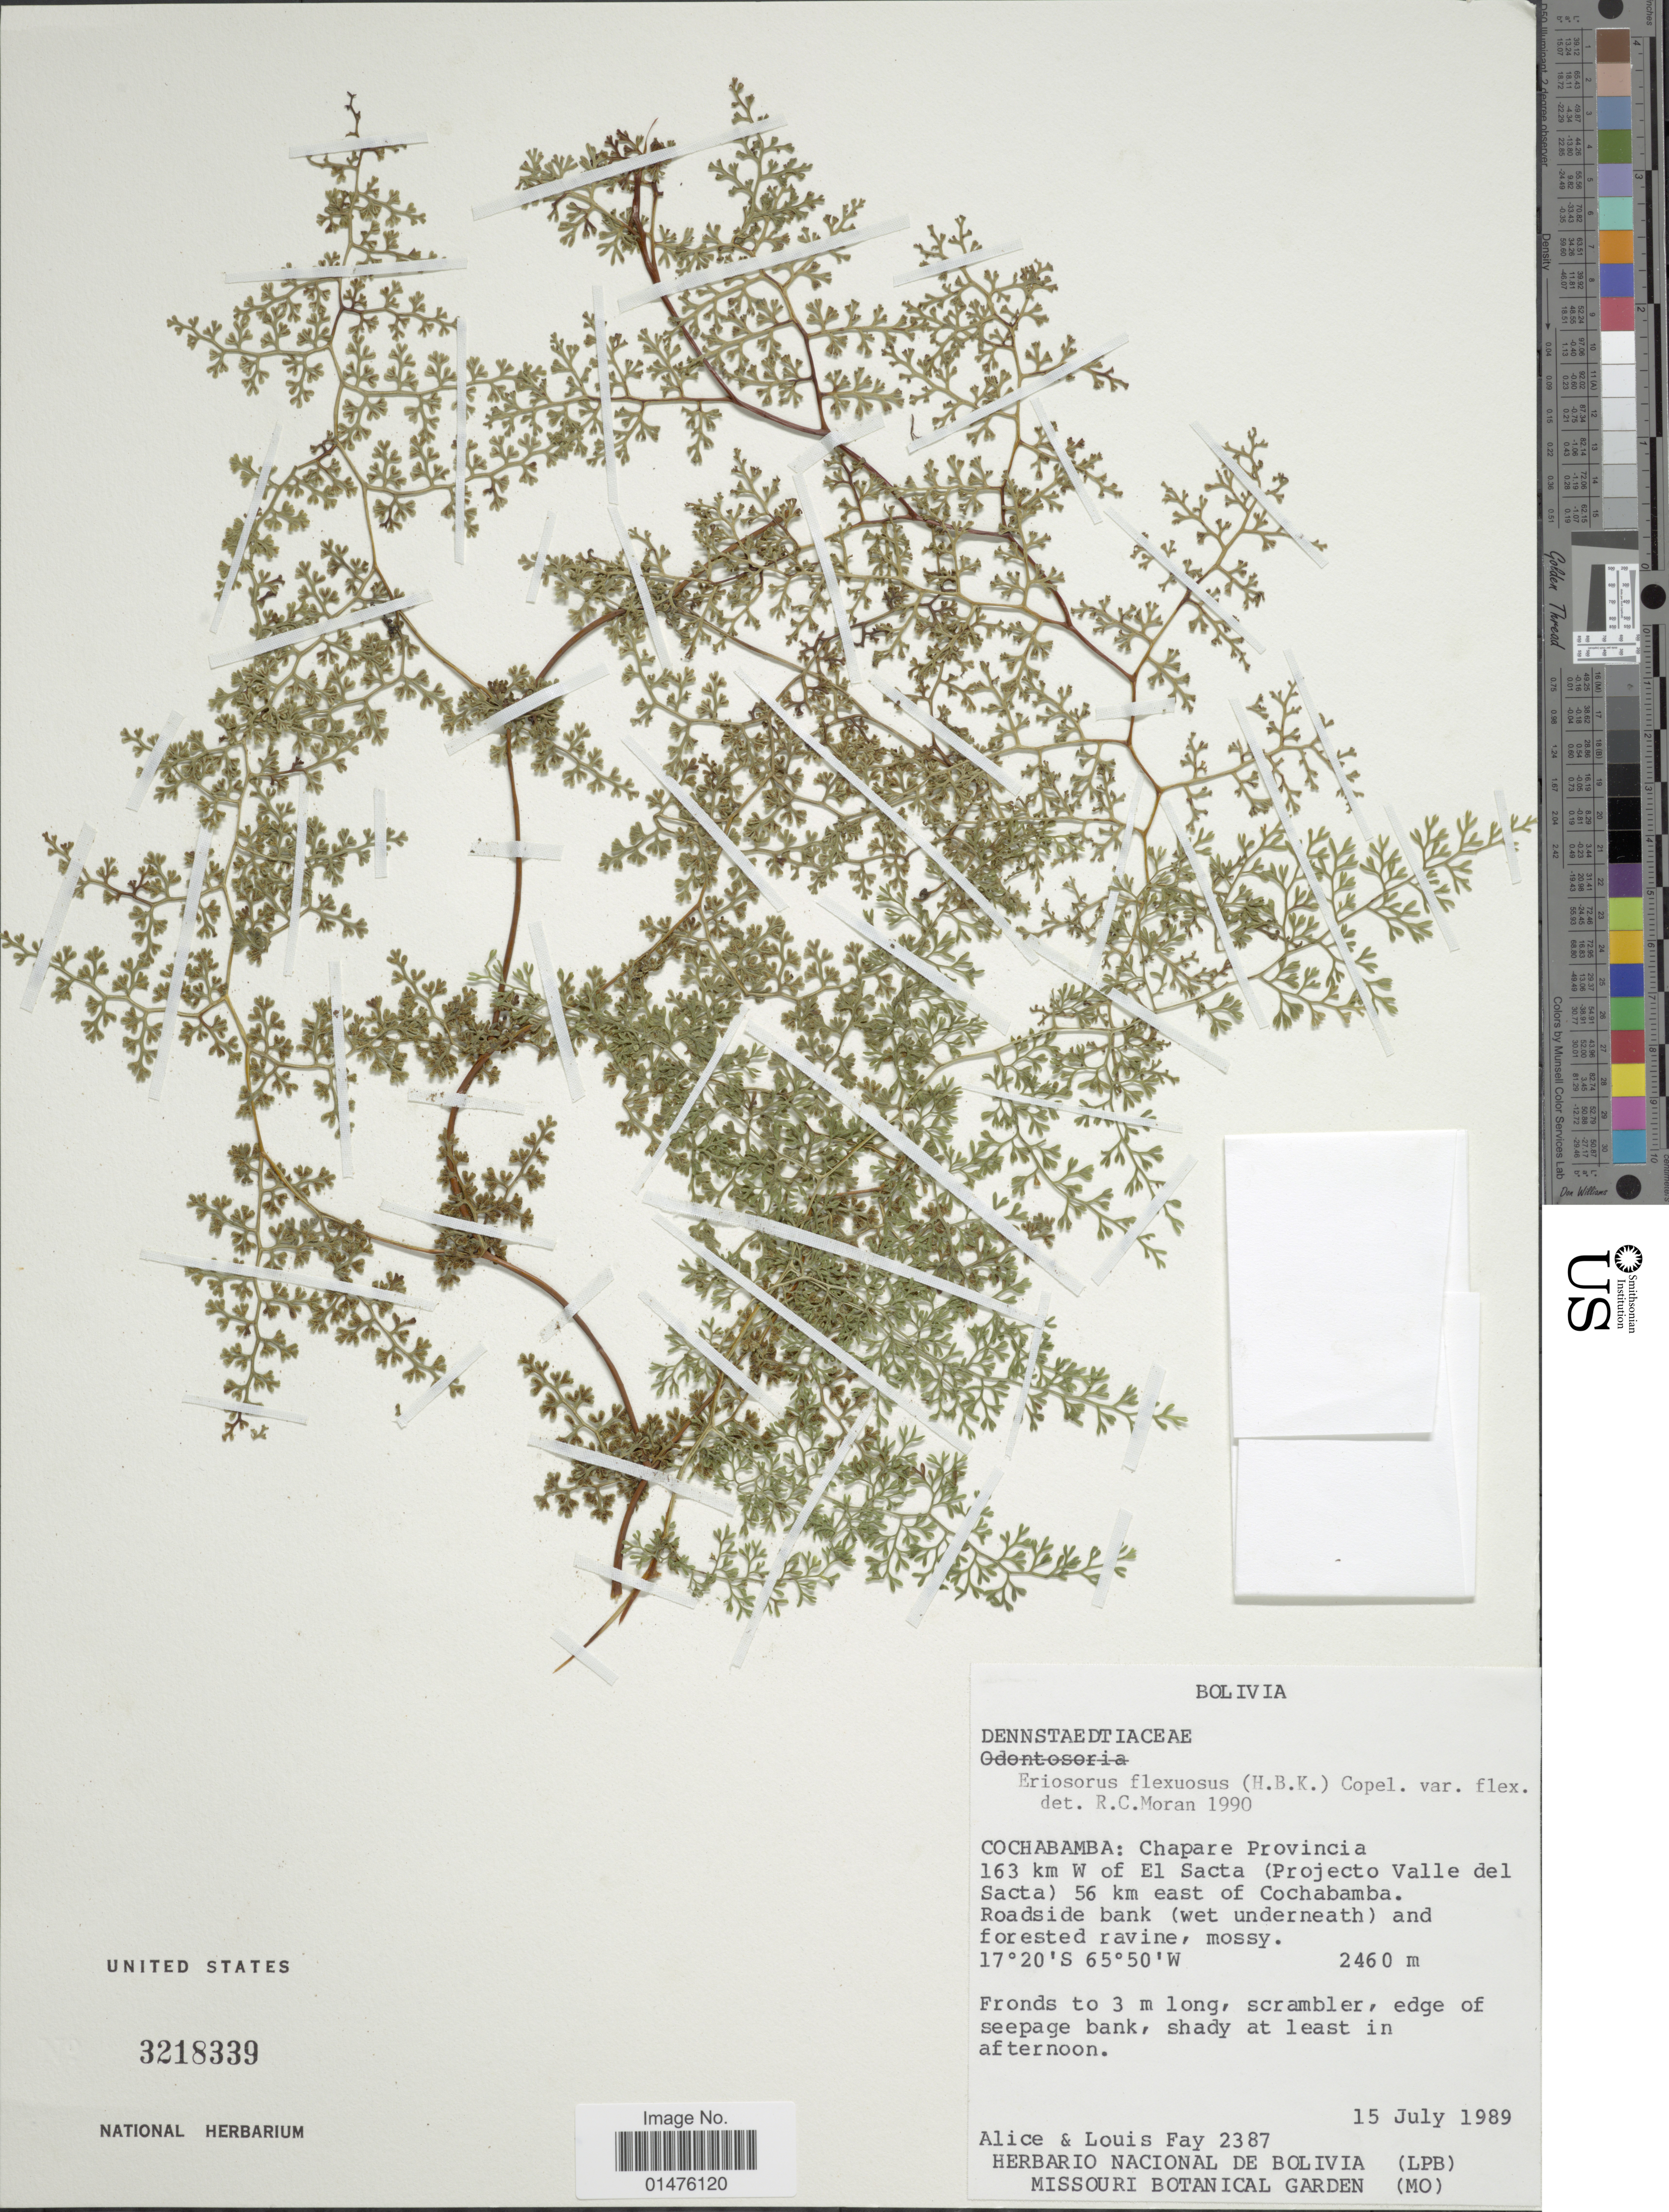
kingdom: Plantae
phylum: Tracheophyta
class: Polypodiopsida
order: Polypodiales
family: Pteridaceae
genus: Jamesonia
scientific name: Jamesonia flexuosa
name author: (Humb. & Bonpl.) Christenh.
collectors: A. Fay & L. Fay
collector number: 2387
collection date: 1989-07-15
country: Bolivia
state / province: Cochabamba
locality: Chapare Provincia 163 km W of El Sacta (Projecto Valle del Sacta) 56 km east of Cochabamba. Roadside bank (wet underneath) and forested ravine, mossy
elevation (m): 2460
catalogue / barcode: US 3218339